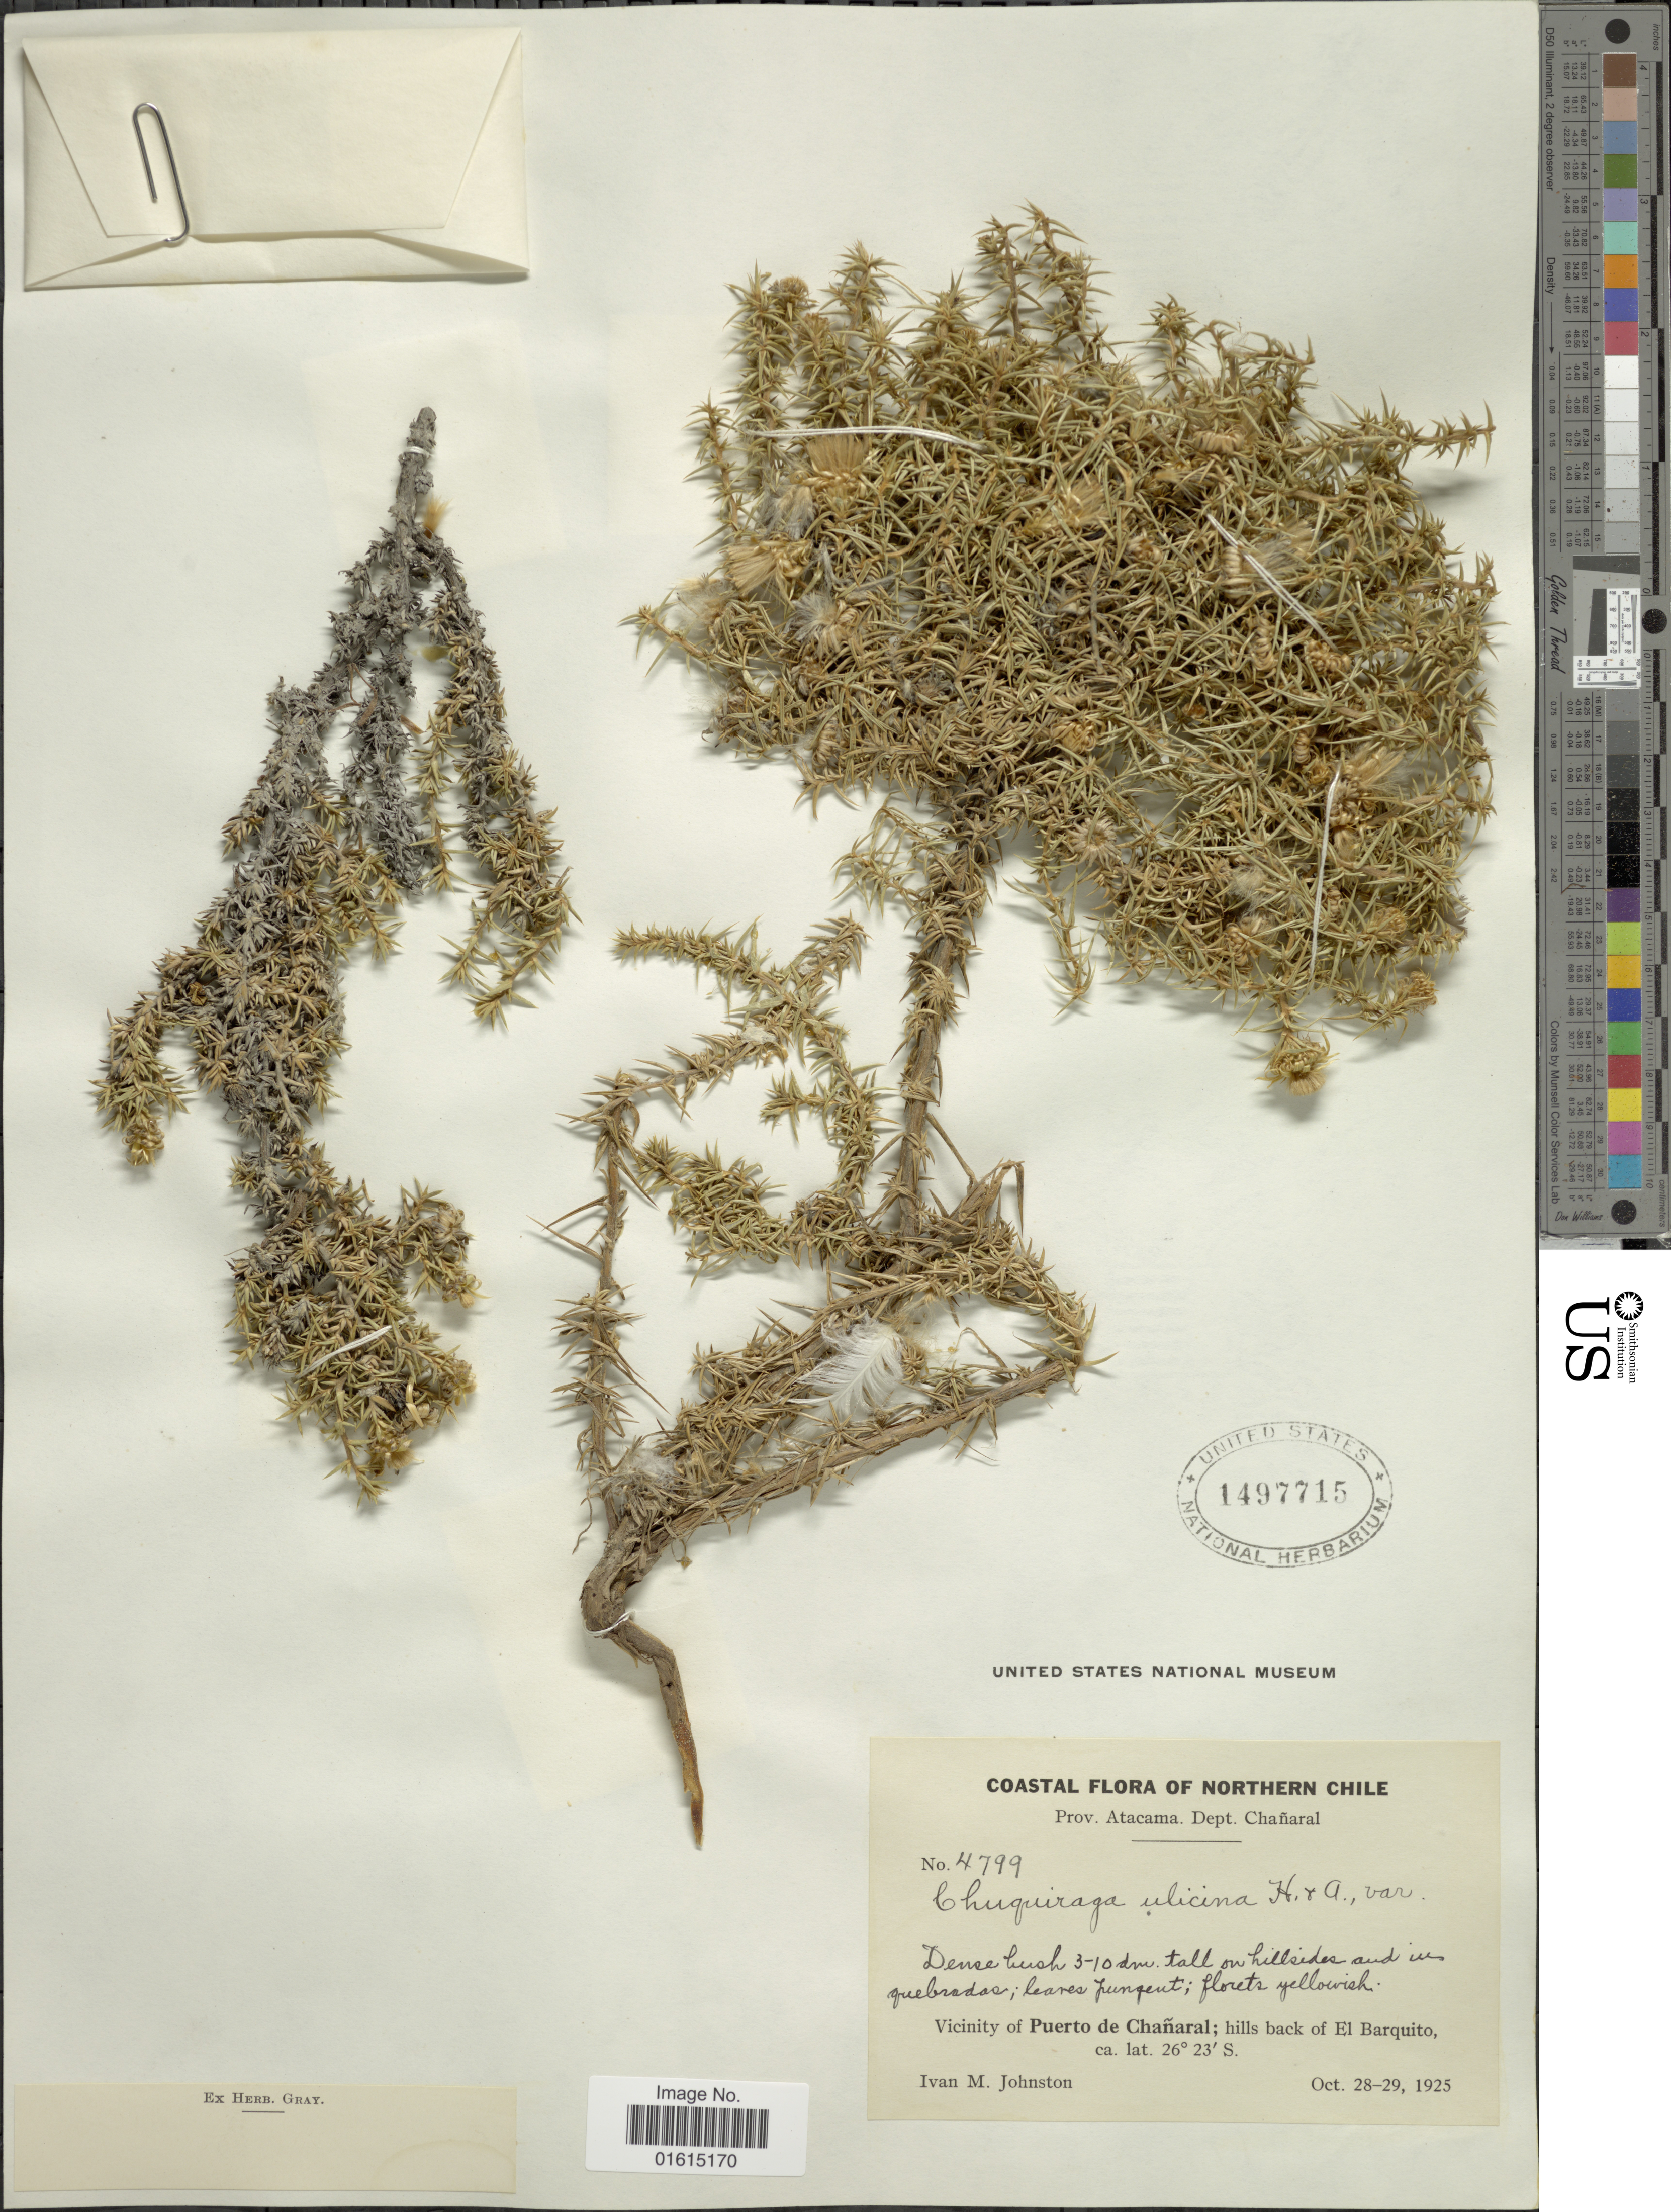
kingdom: Plantae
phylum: Tracheophyta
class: Magnoliopsida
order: Asterales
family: Asteraceae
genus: Chuquiraga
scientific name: Chuquiraga ulicina subsp. ulicina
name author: Hook.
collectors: I.M. Johnston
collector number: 4799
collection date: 1925-10-28/1925-10-29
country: Chile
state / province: Atacama (III)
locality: Northern Chile, Prov. Atacama, Dept. Chanaral, Vicinity of Puerto de Chanaral, hills back of El Barquito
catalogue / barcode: US 1497715